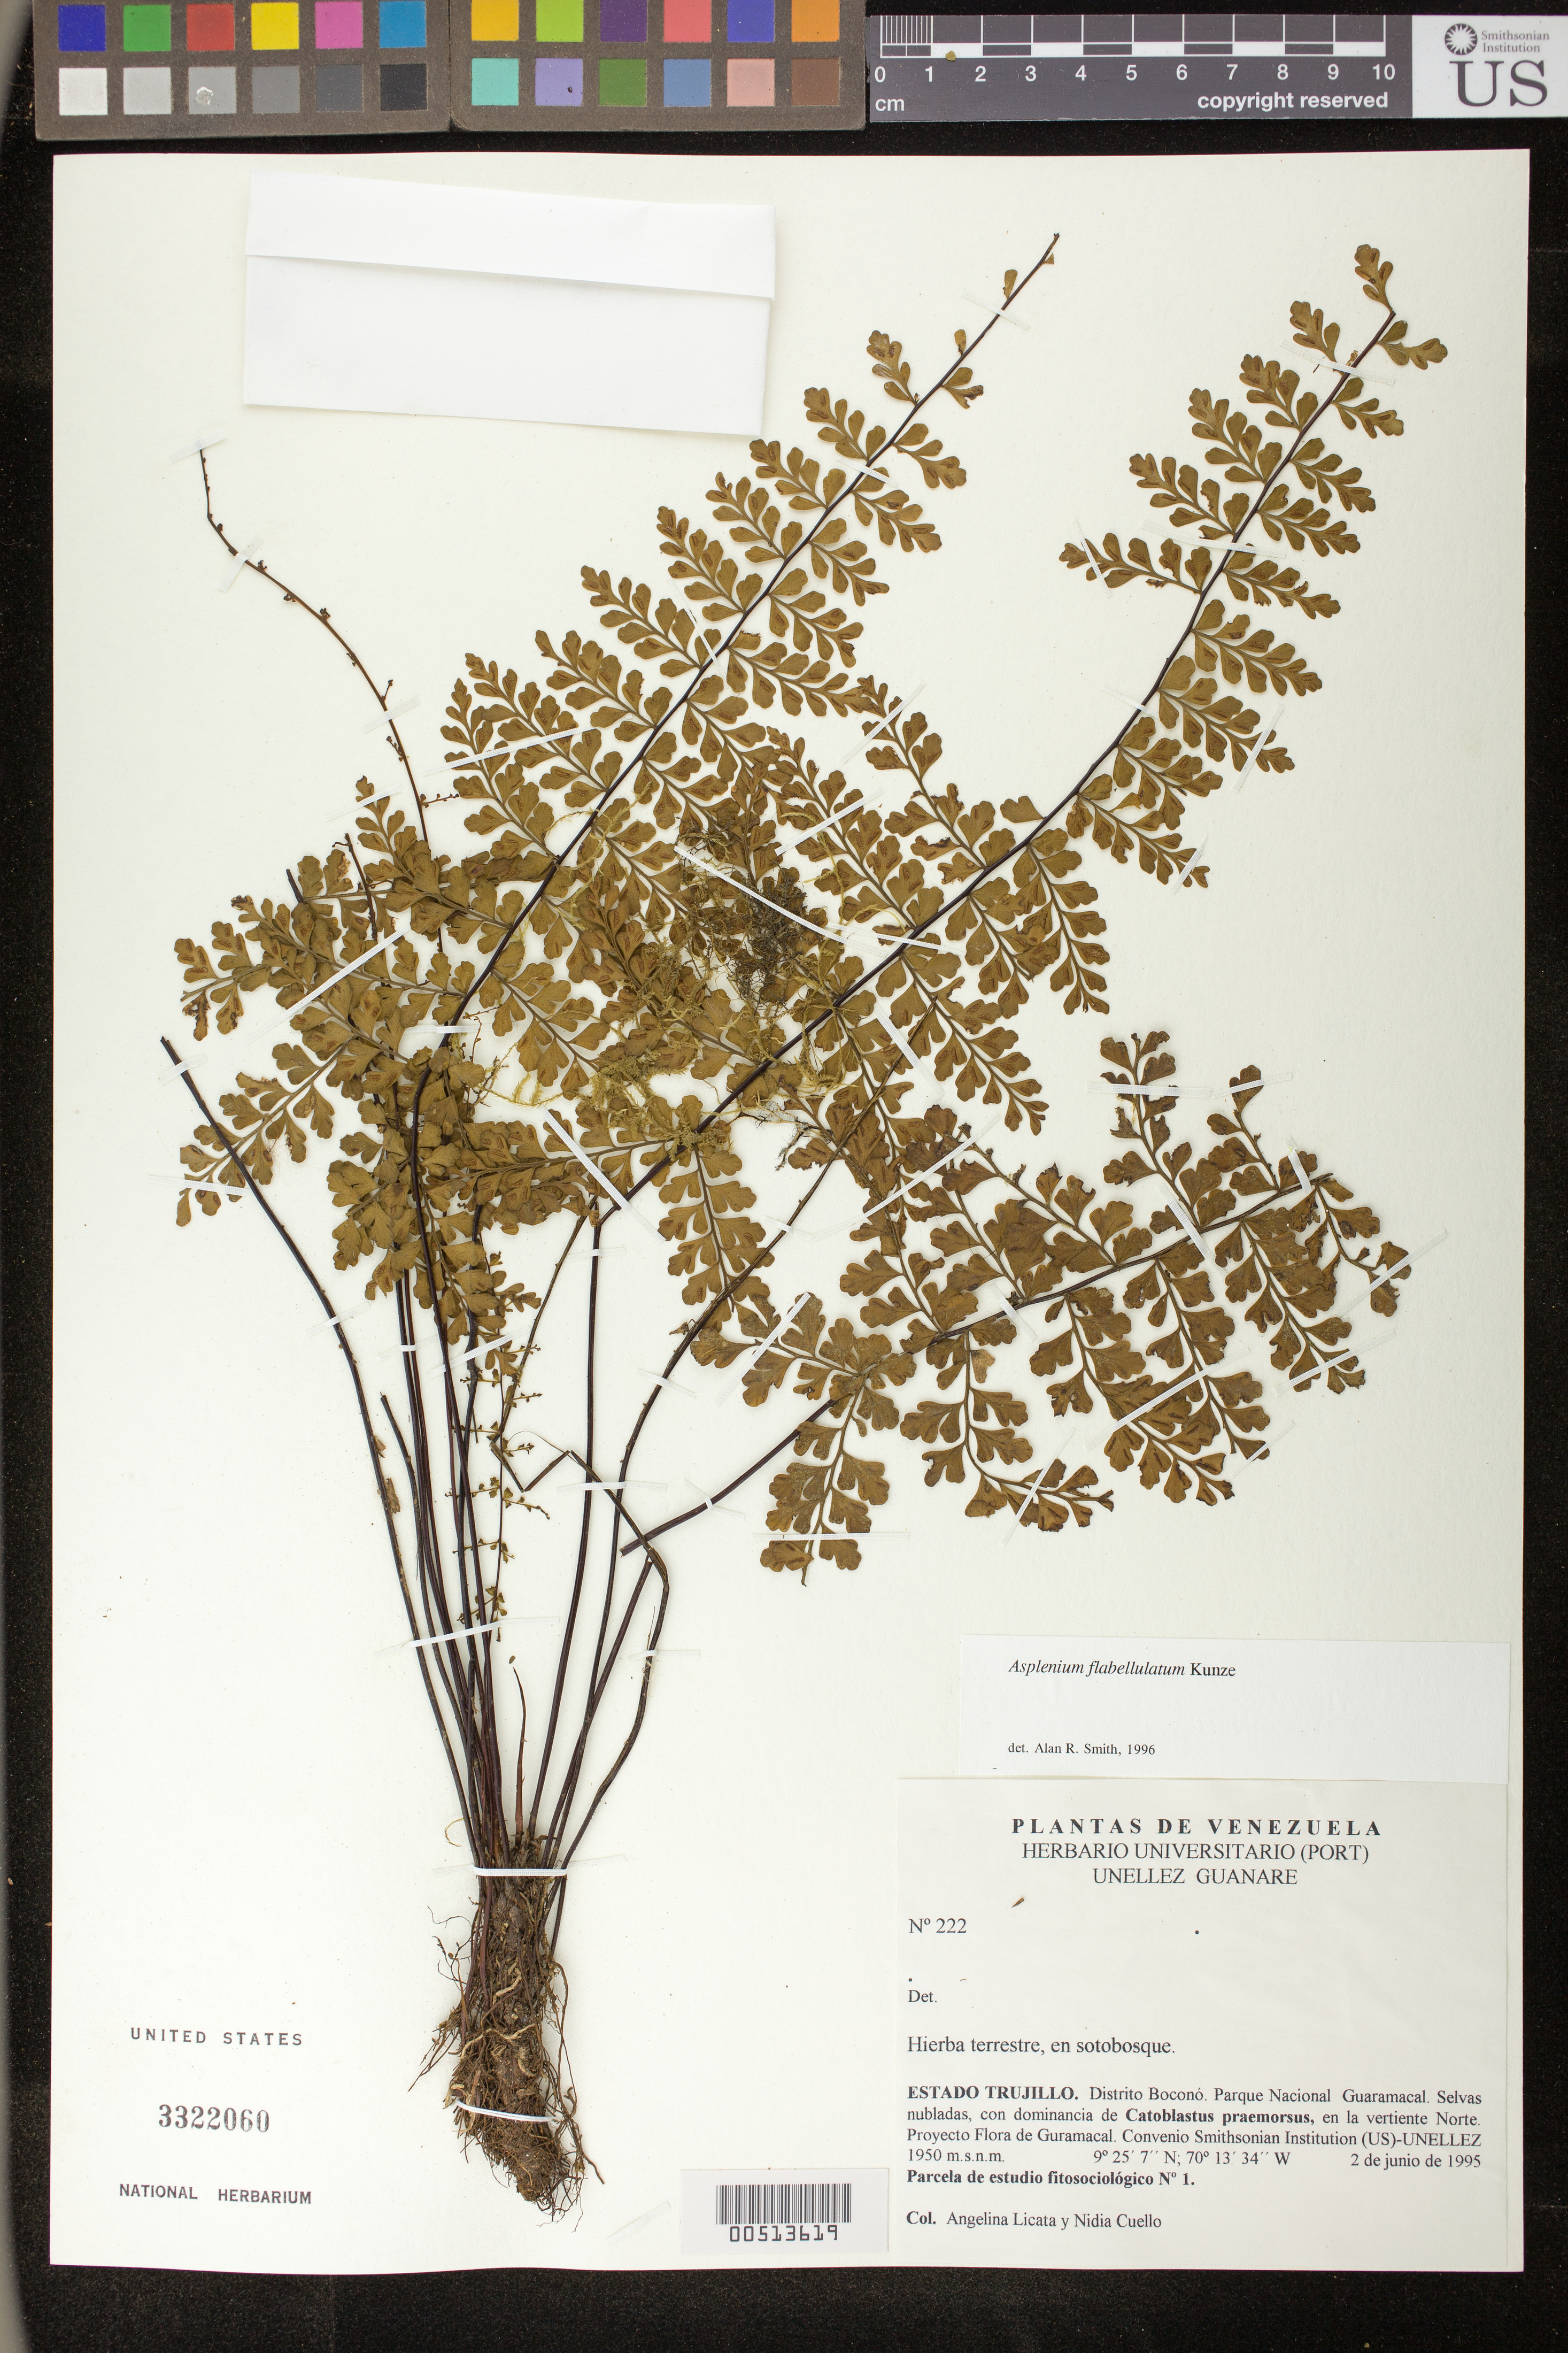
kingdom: Plantae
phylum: Tracheophyta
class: Polypodiopsida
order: Polypodiales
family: Aspleniaceae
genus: Asplenium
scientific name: Asplenium flabellulatum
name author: Kunze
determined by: Smith, Alan R., (UC)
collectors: A. Licata & N. L. Cuello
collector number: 222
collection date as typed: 02 Jun 1995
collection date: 1995-06-02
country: Venezuela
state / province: Trujillo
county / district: Boconó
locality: Parque Nacional Guaramacal, vertiente N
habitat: Selvas nubladas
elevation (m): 1950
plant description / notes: PORT, UC, US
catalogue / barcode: US 3322060